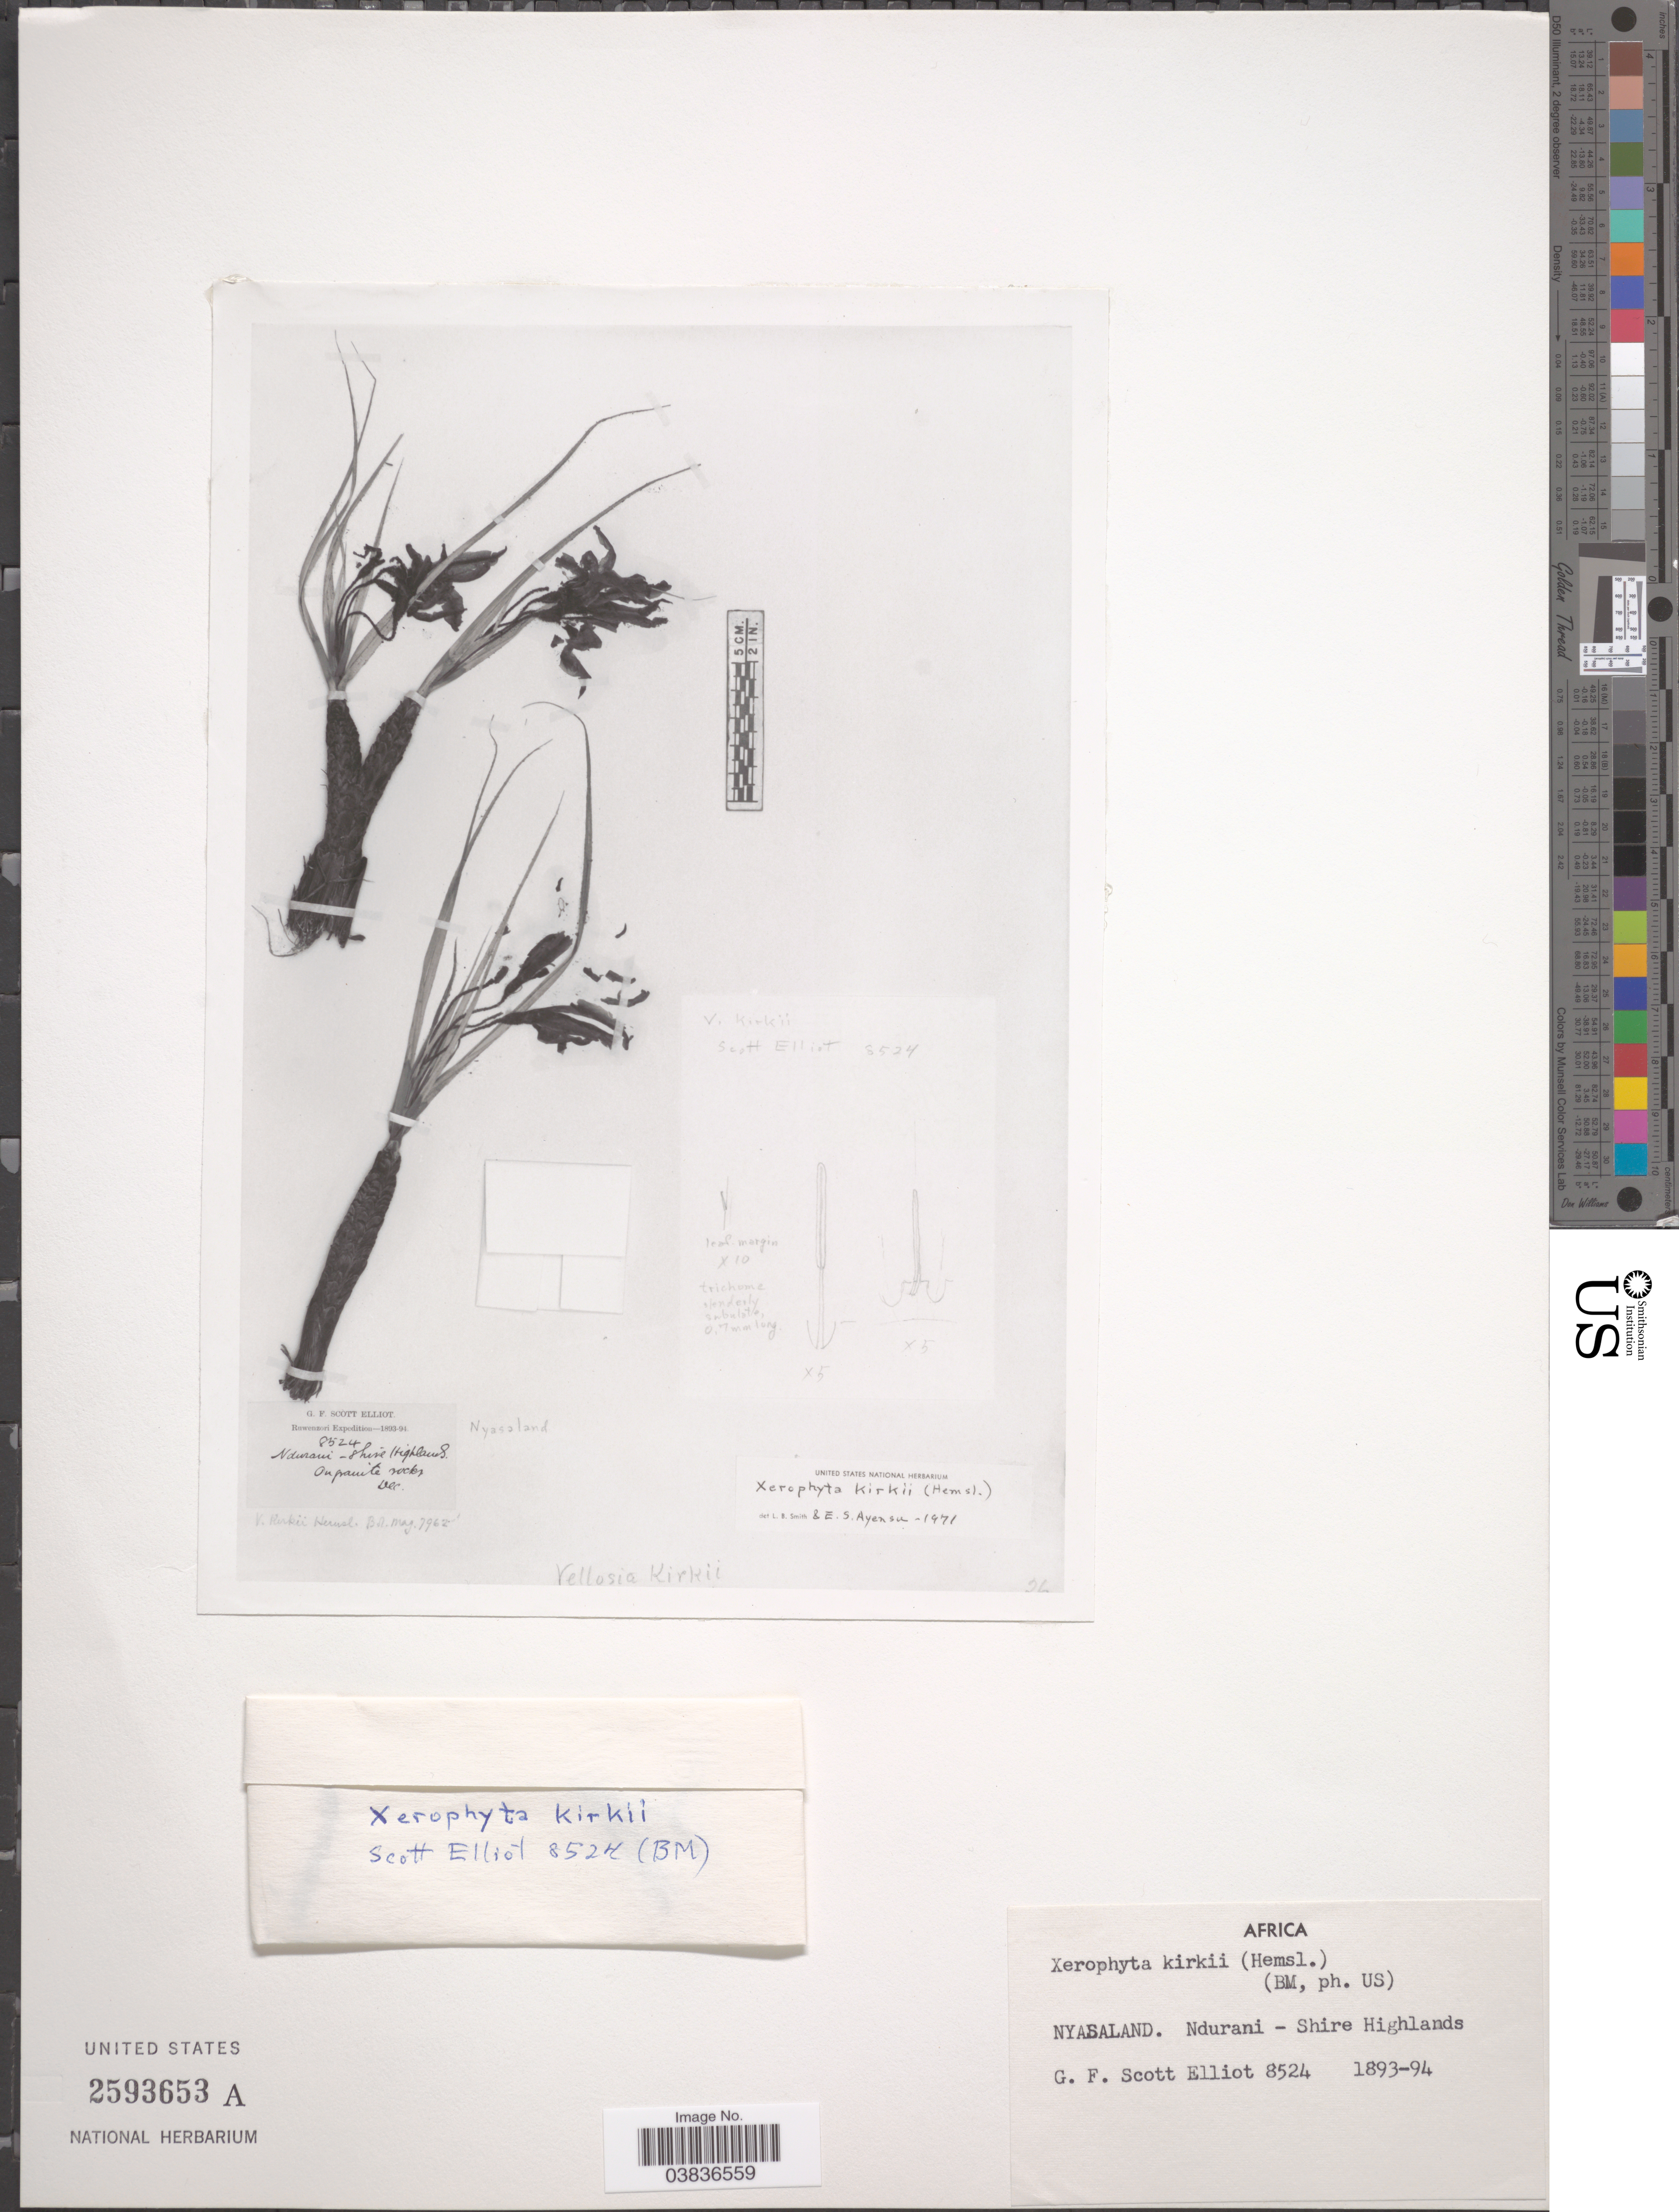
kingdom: Plantae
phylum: Tracheophyta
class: Liliopsida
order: Pandanales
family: Velloziaceae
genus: Xerophyta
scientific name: Xerophyta kirkii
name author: (Hemsl.) L.B. Sm. & Ayensu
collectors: G. Scott Elliot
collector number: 8524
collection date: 1893/1894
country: Malawi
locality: Nyasaland. Ndurani - Shire Highlands.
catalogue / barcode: US 2593653A